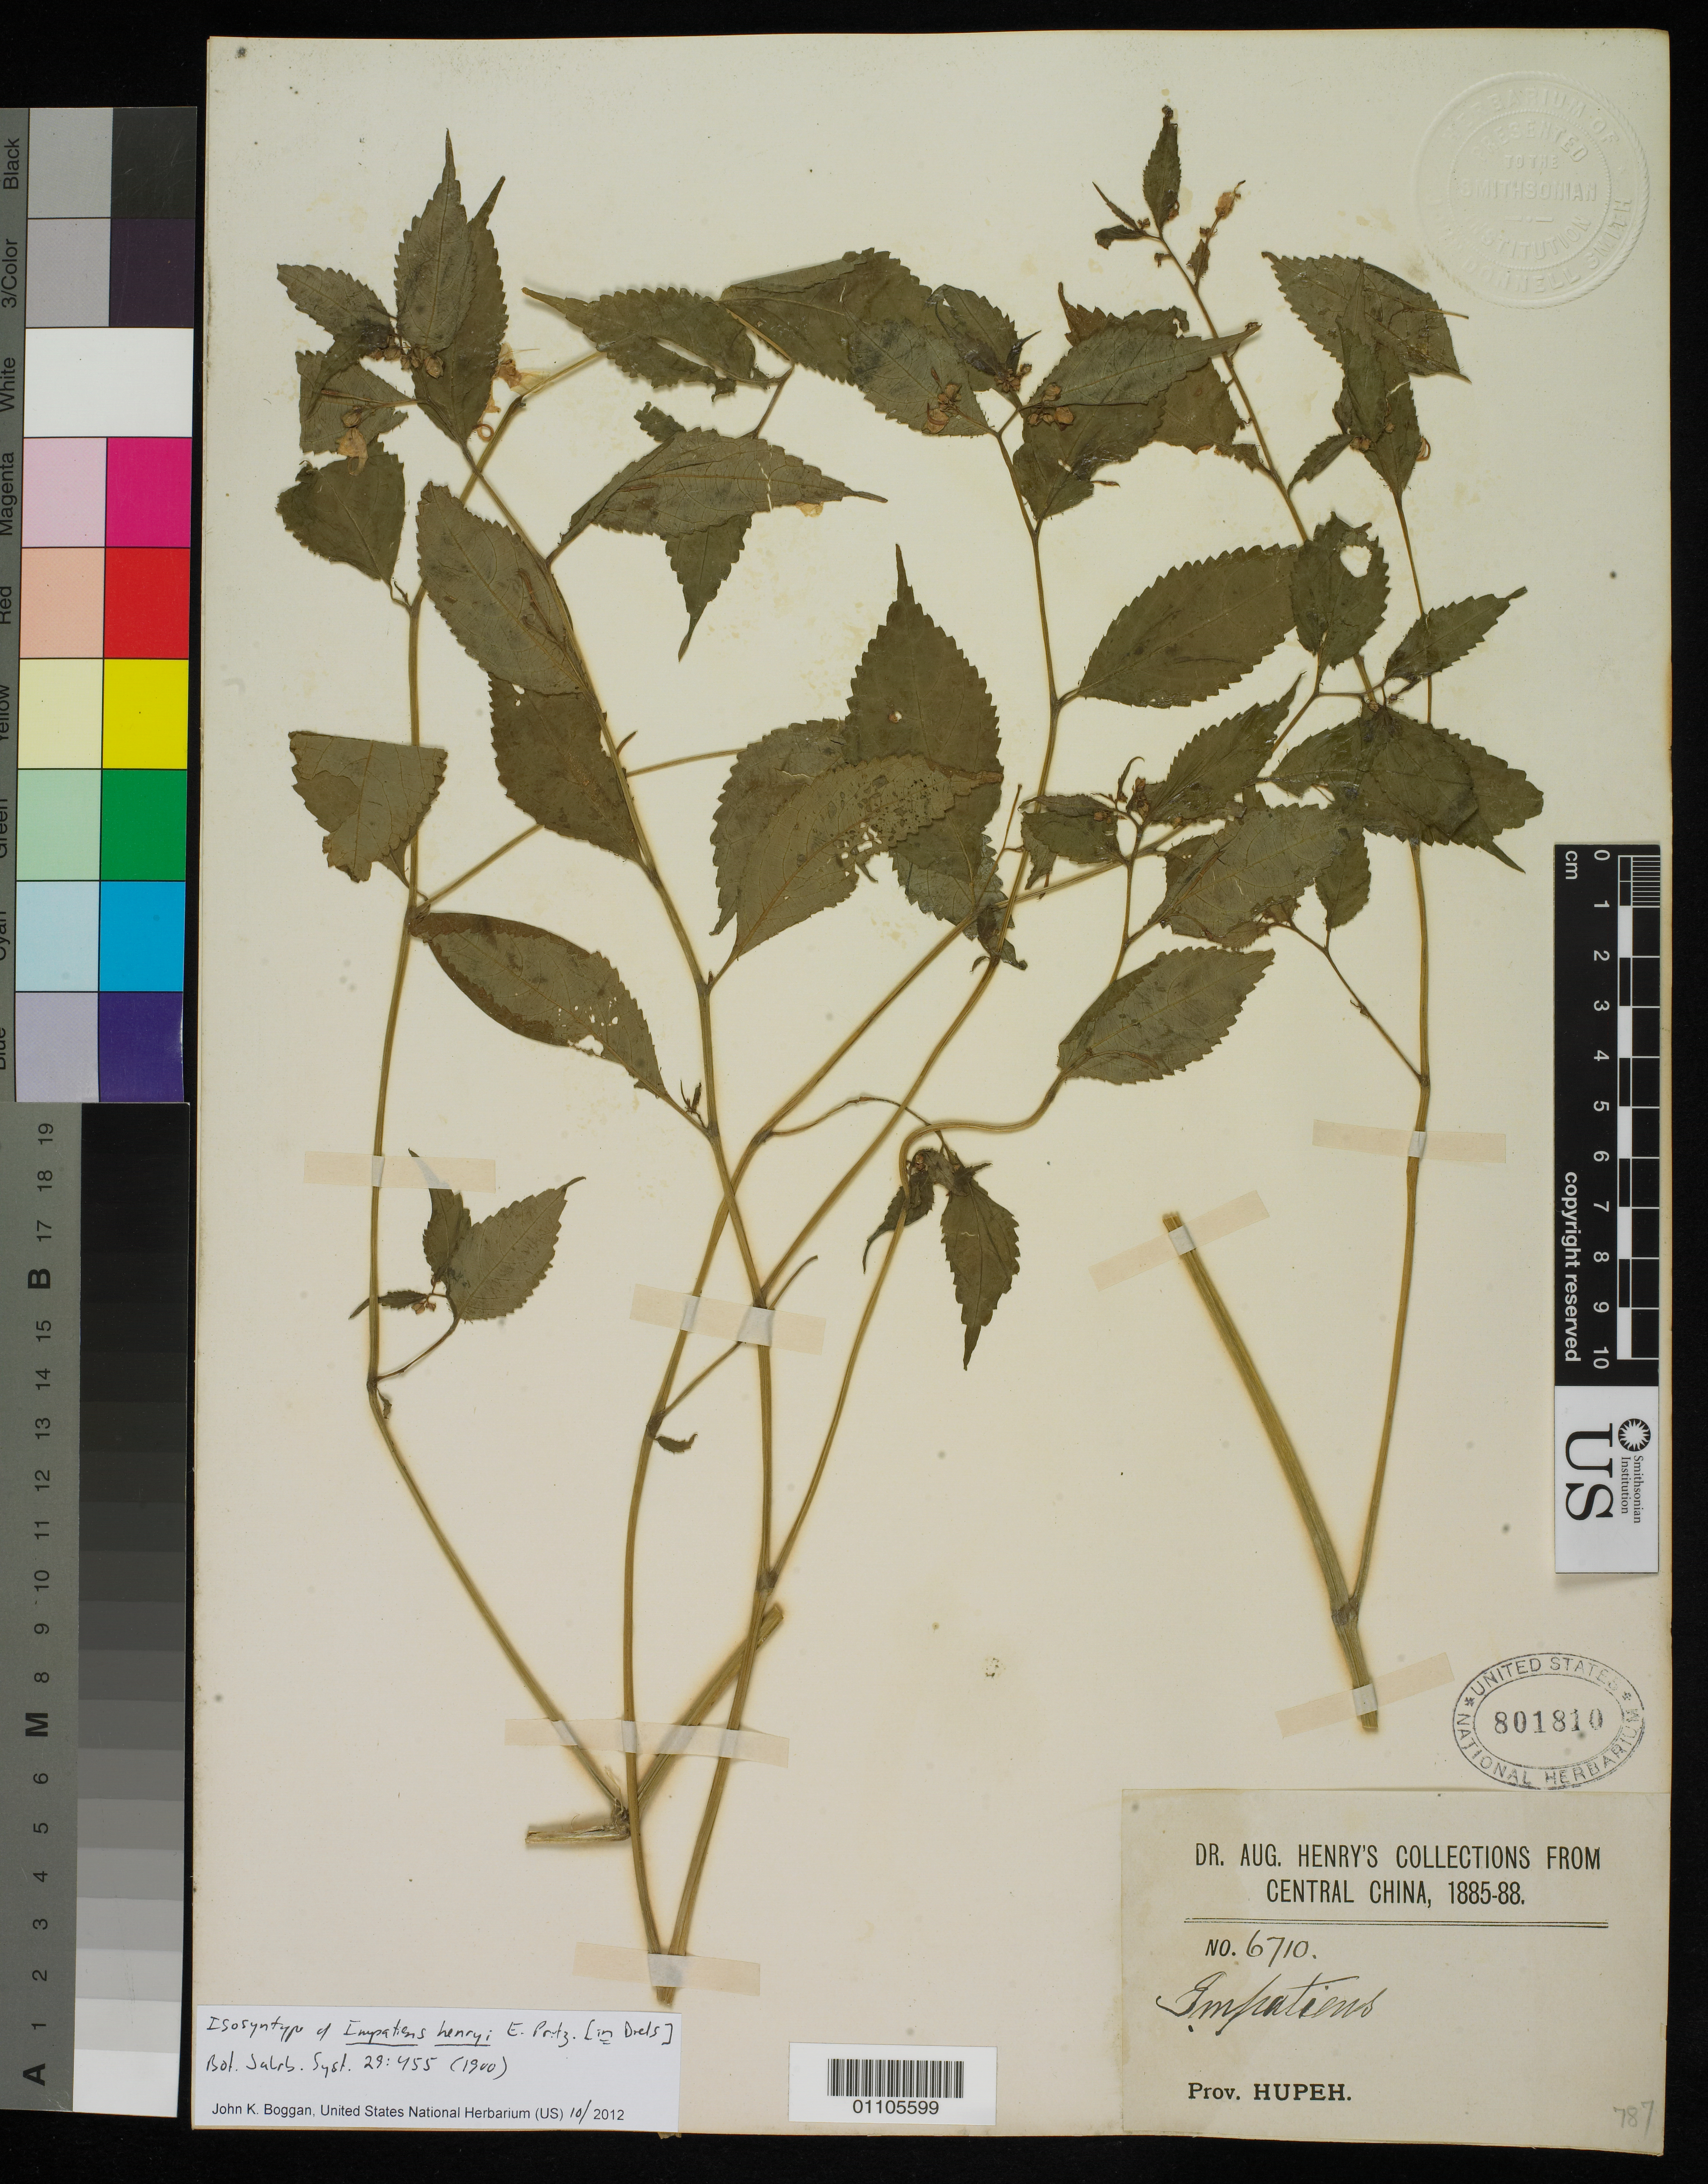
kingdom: Plantae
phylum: Tracheophyta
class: Magnoliopsida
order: Ericales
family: Balsaminaceae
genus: Impatiens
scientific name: Impatiens henryi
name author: E. Pritz. in Diels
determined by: Boggan, J. K., (US), NMNH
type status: Isosyntype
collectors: A. Henry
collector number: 6710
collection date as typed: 1885 to -- --- 1888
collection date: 1885/1888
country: China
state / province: Hubei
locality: Central China, Prov. Hupeh.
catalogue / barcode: US 801810